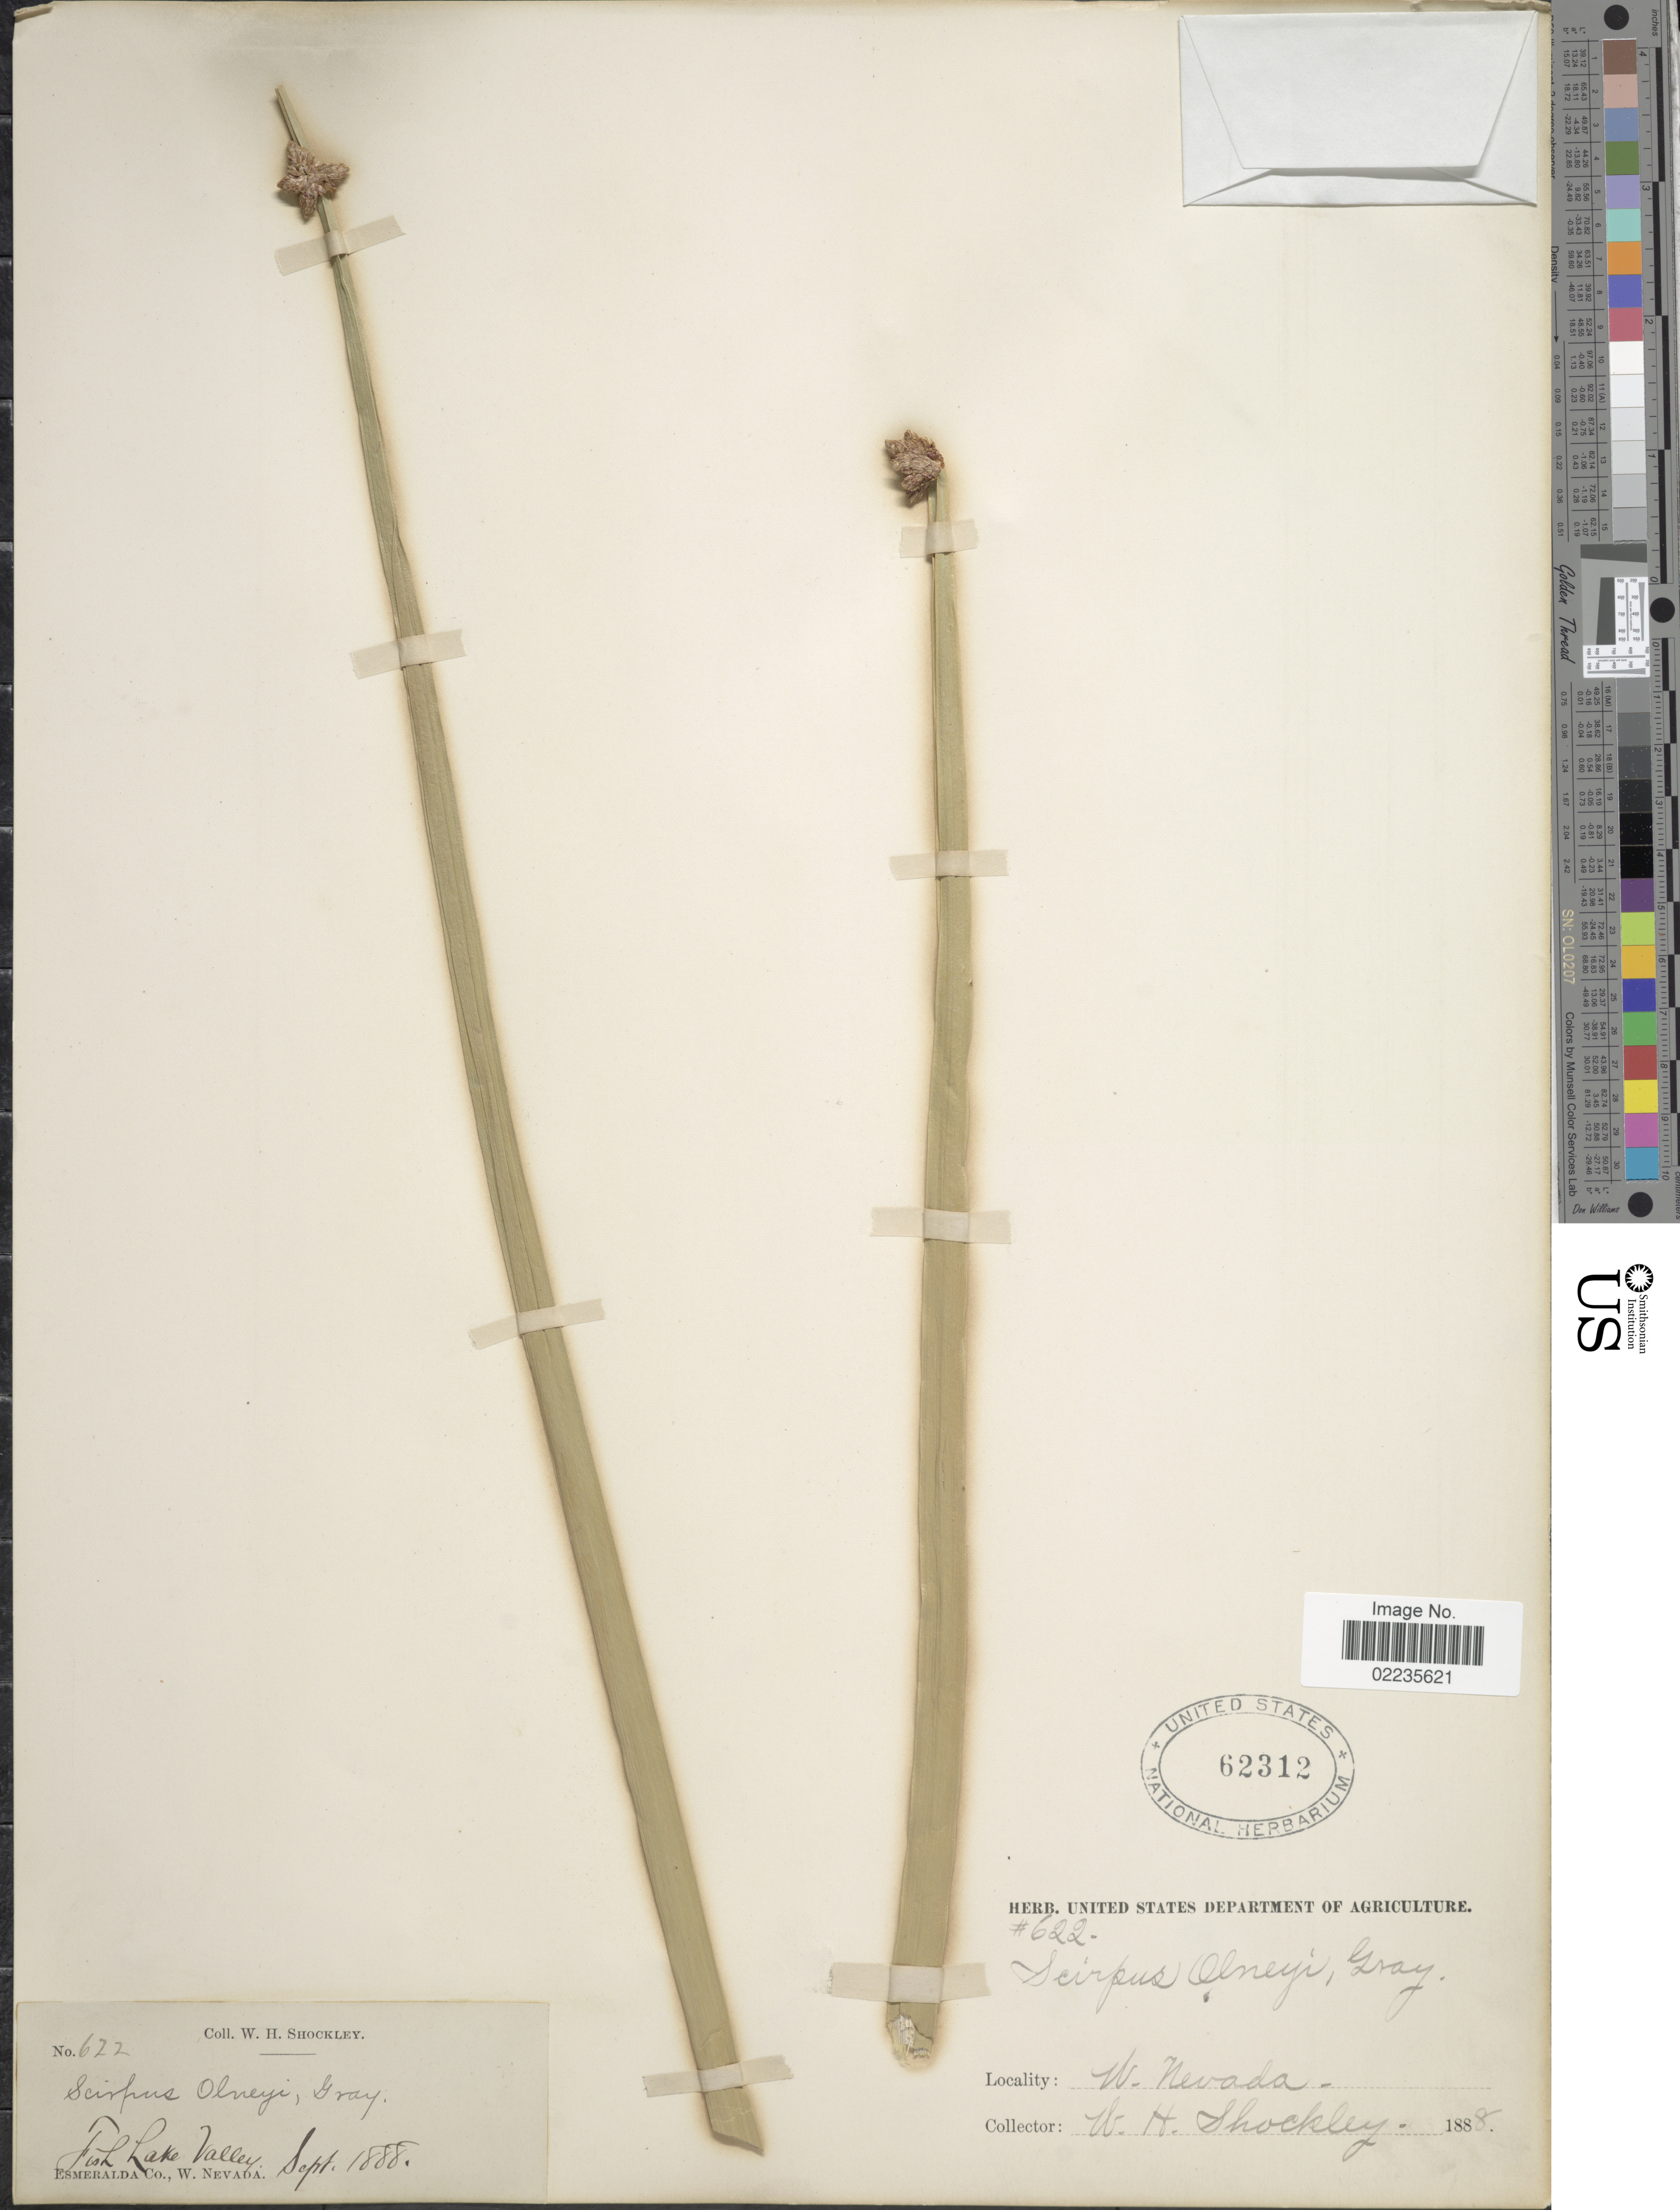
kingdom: Plantae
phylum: Tracheophyta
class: Liliopsida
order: Poales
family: Cyperaceae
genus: Schoenoplectus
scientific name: Schoenoplectus americanus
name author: (Pers.) Volkart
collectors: W. Shockley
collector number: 622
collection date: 1888-09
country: United States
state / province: Nevada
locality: W. Nevada, Fish Lake Valley, Esmeralda Co.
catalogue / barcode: US 62312